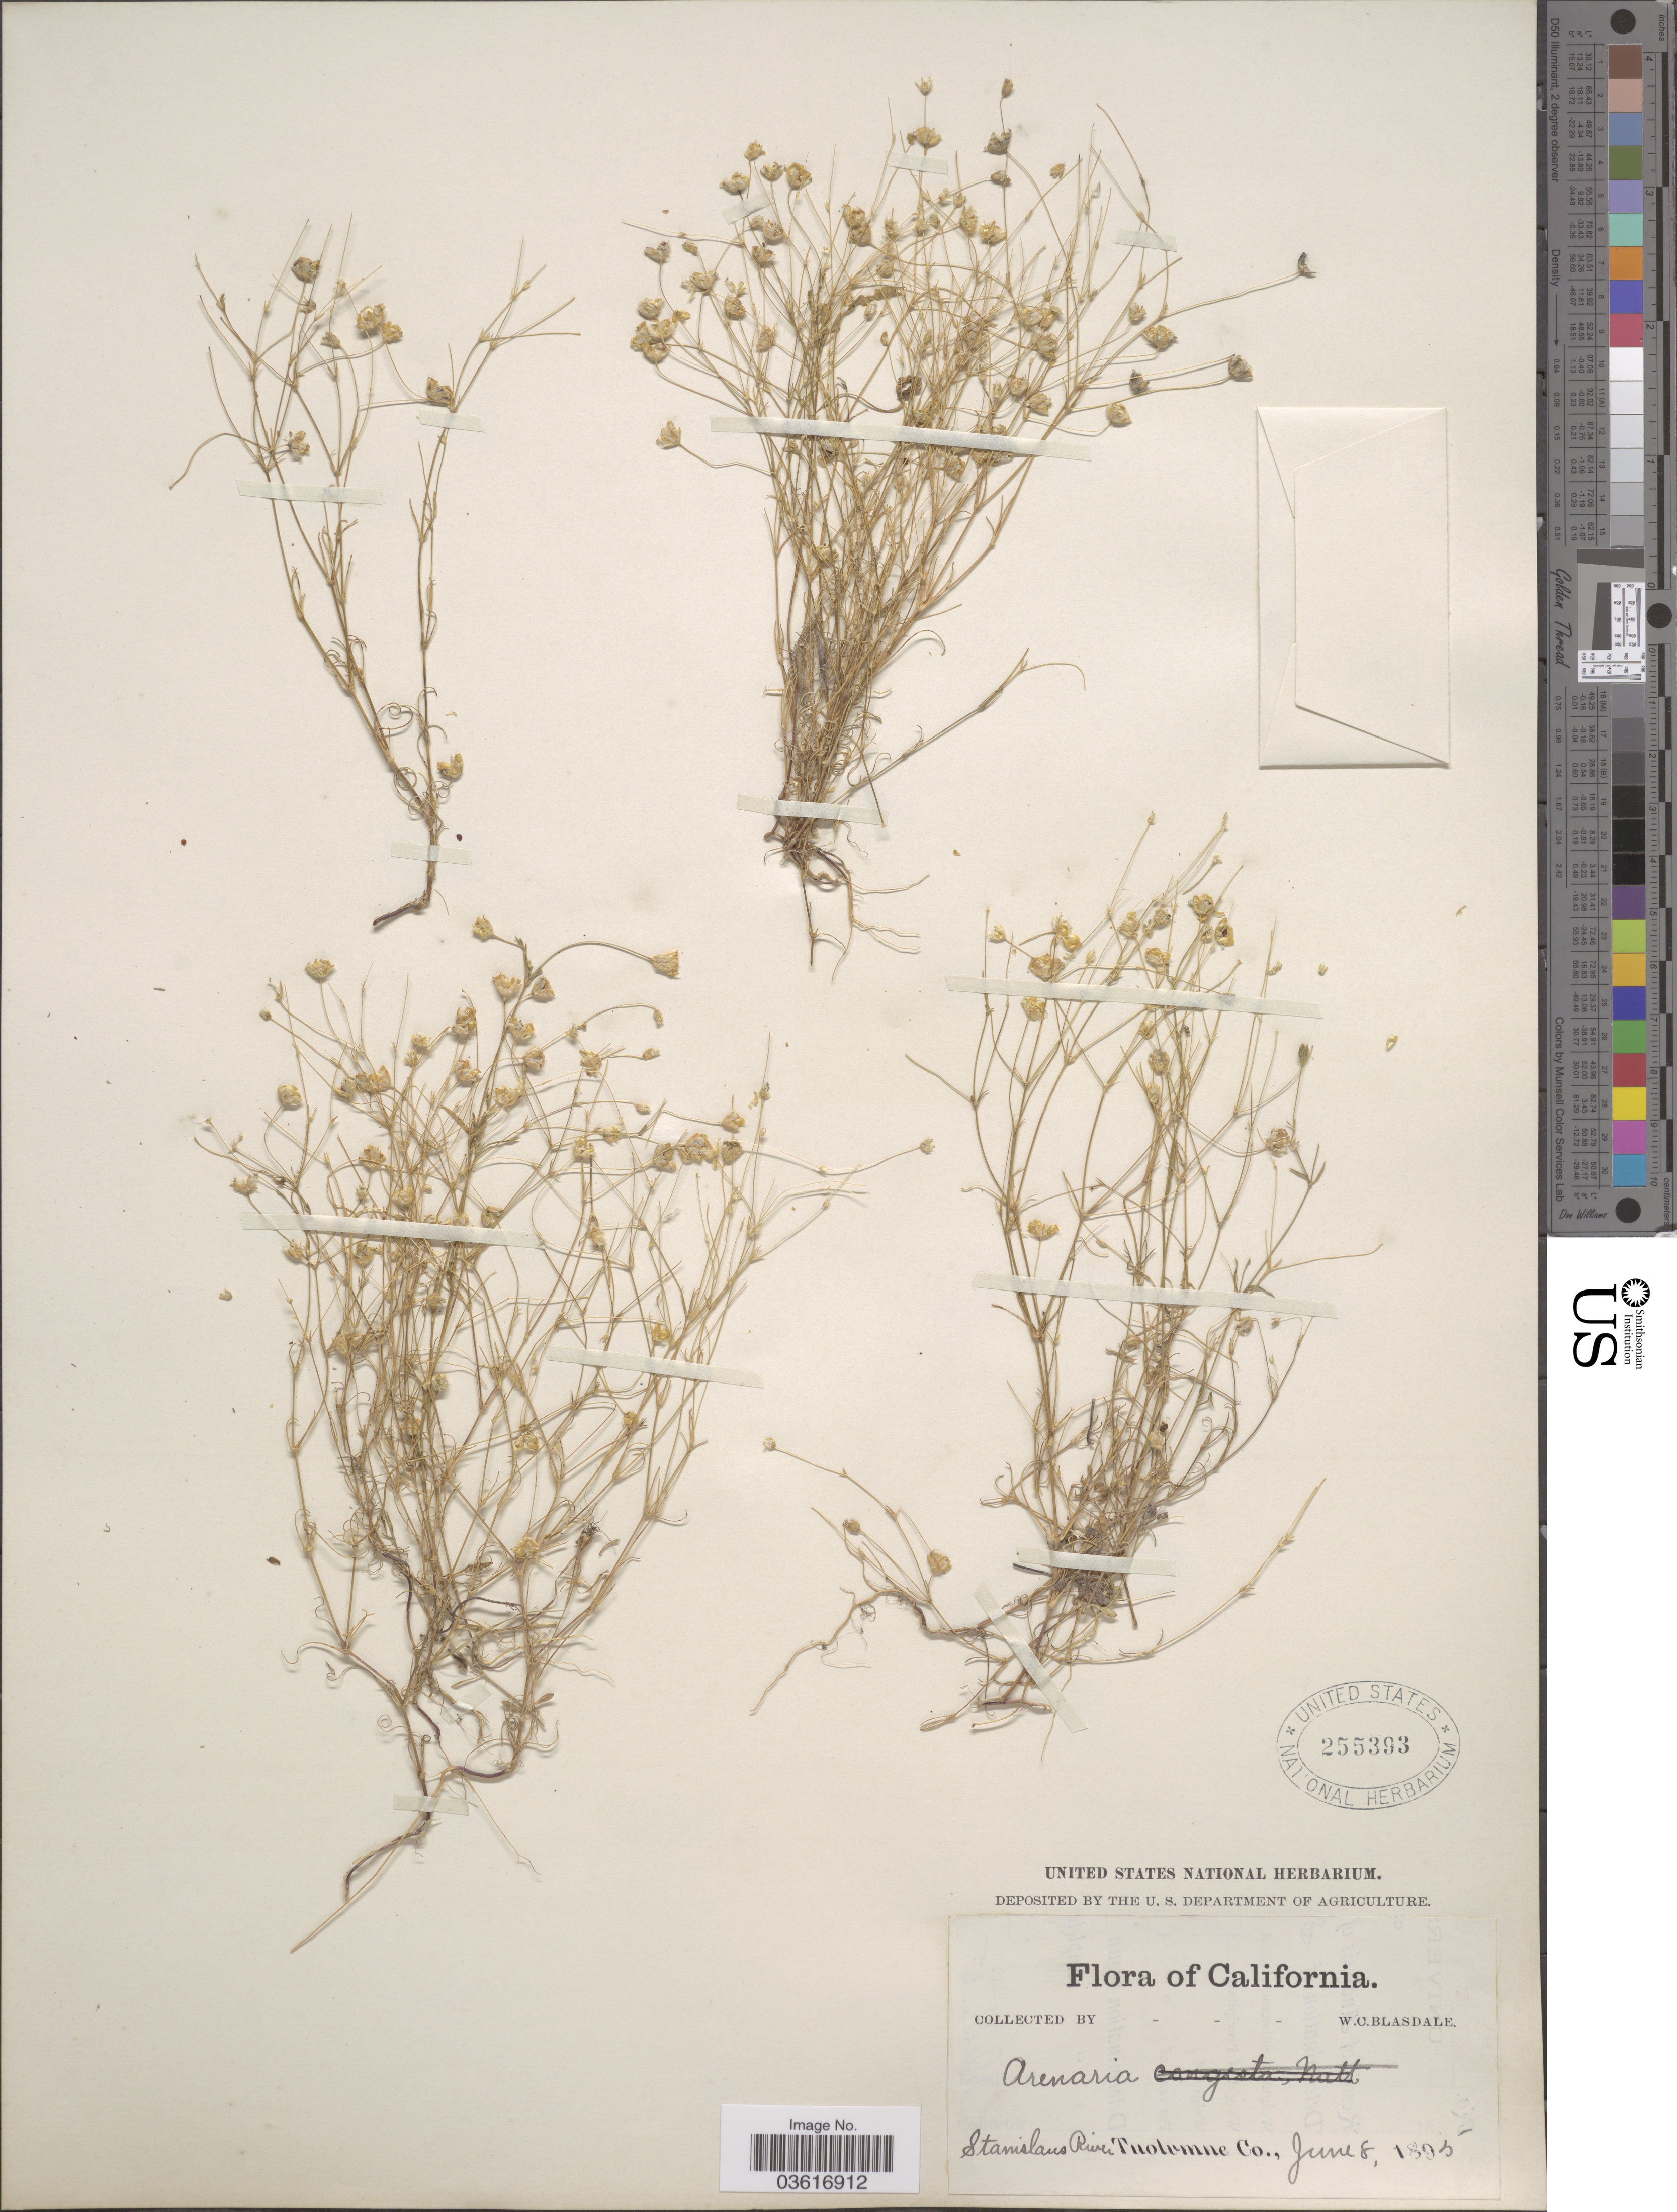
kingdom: Plantae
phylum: Tracheophyta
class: Magnoliopsida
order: Caryophyllales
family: Caryophyllaceae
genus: Minuartia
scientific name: Minuartia sp.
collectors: W. Blasdale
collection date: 1895-06-08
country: United States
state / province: California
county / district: Tuolumne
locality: Stanislaus River Tuolumne Co.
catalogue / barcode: US 255393